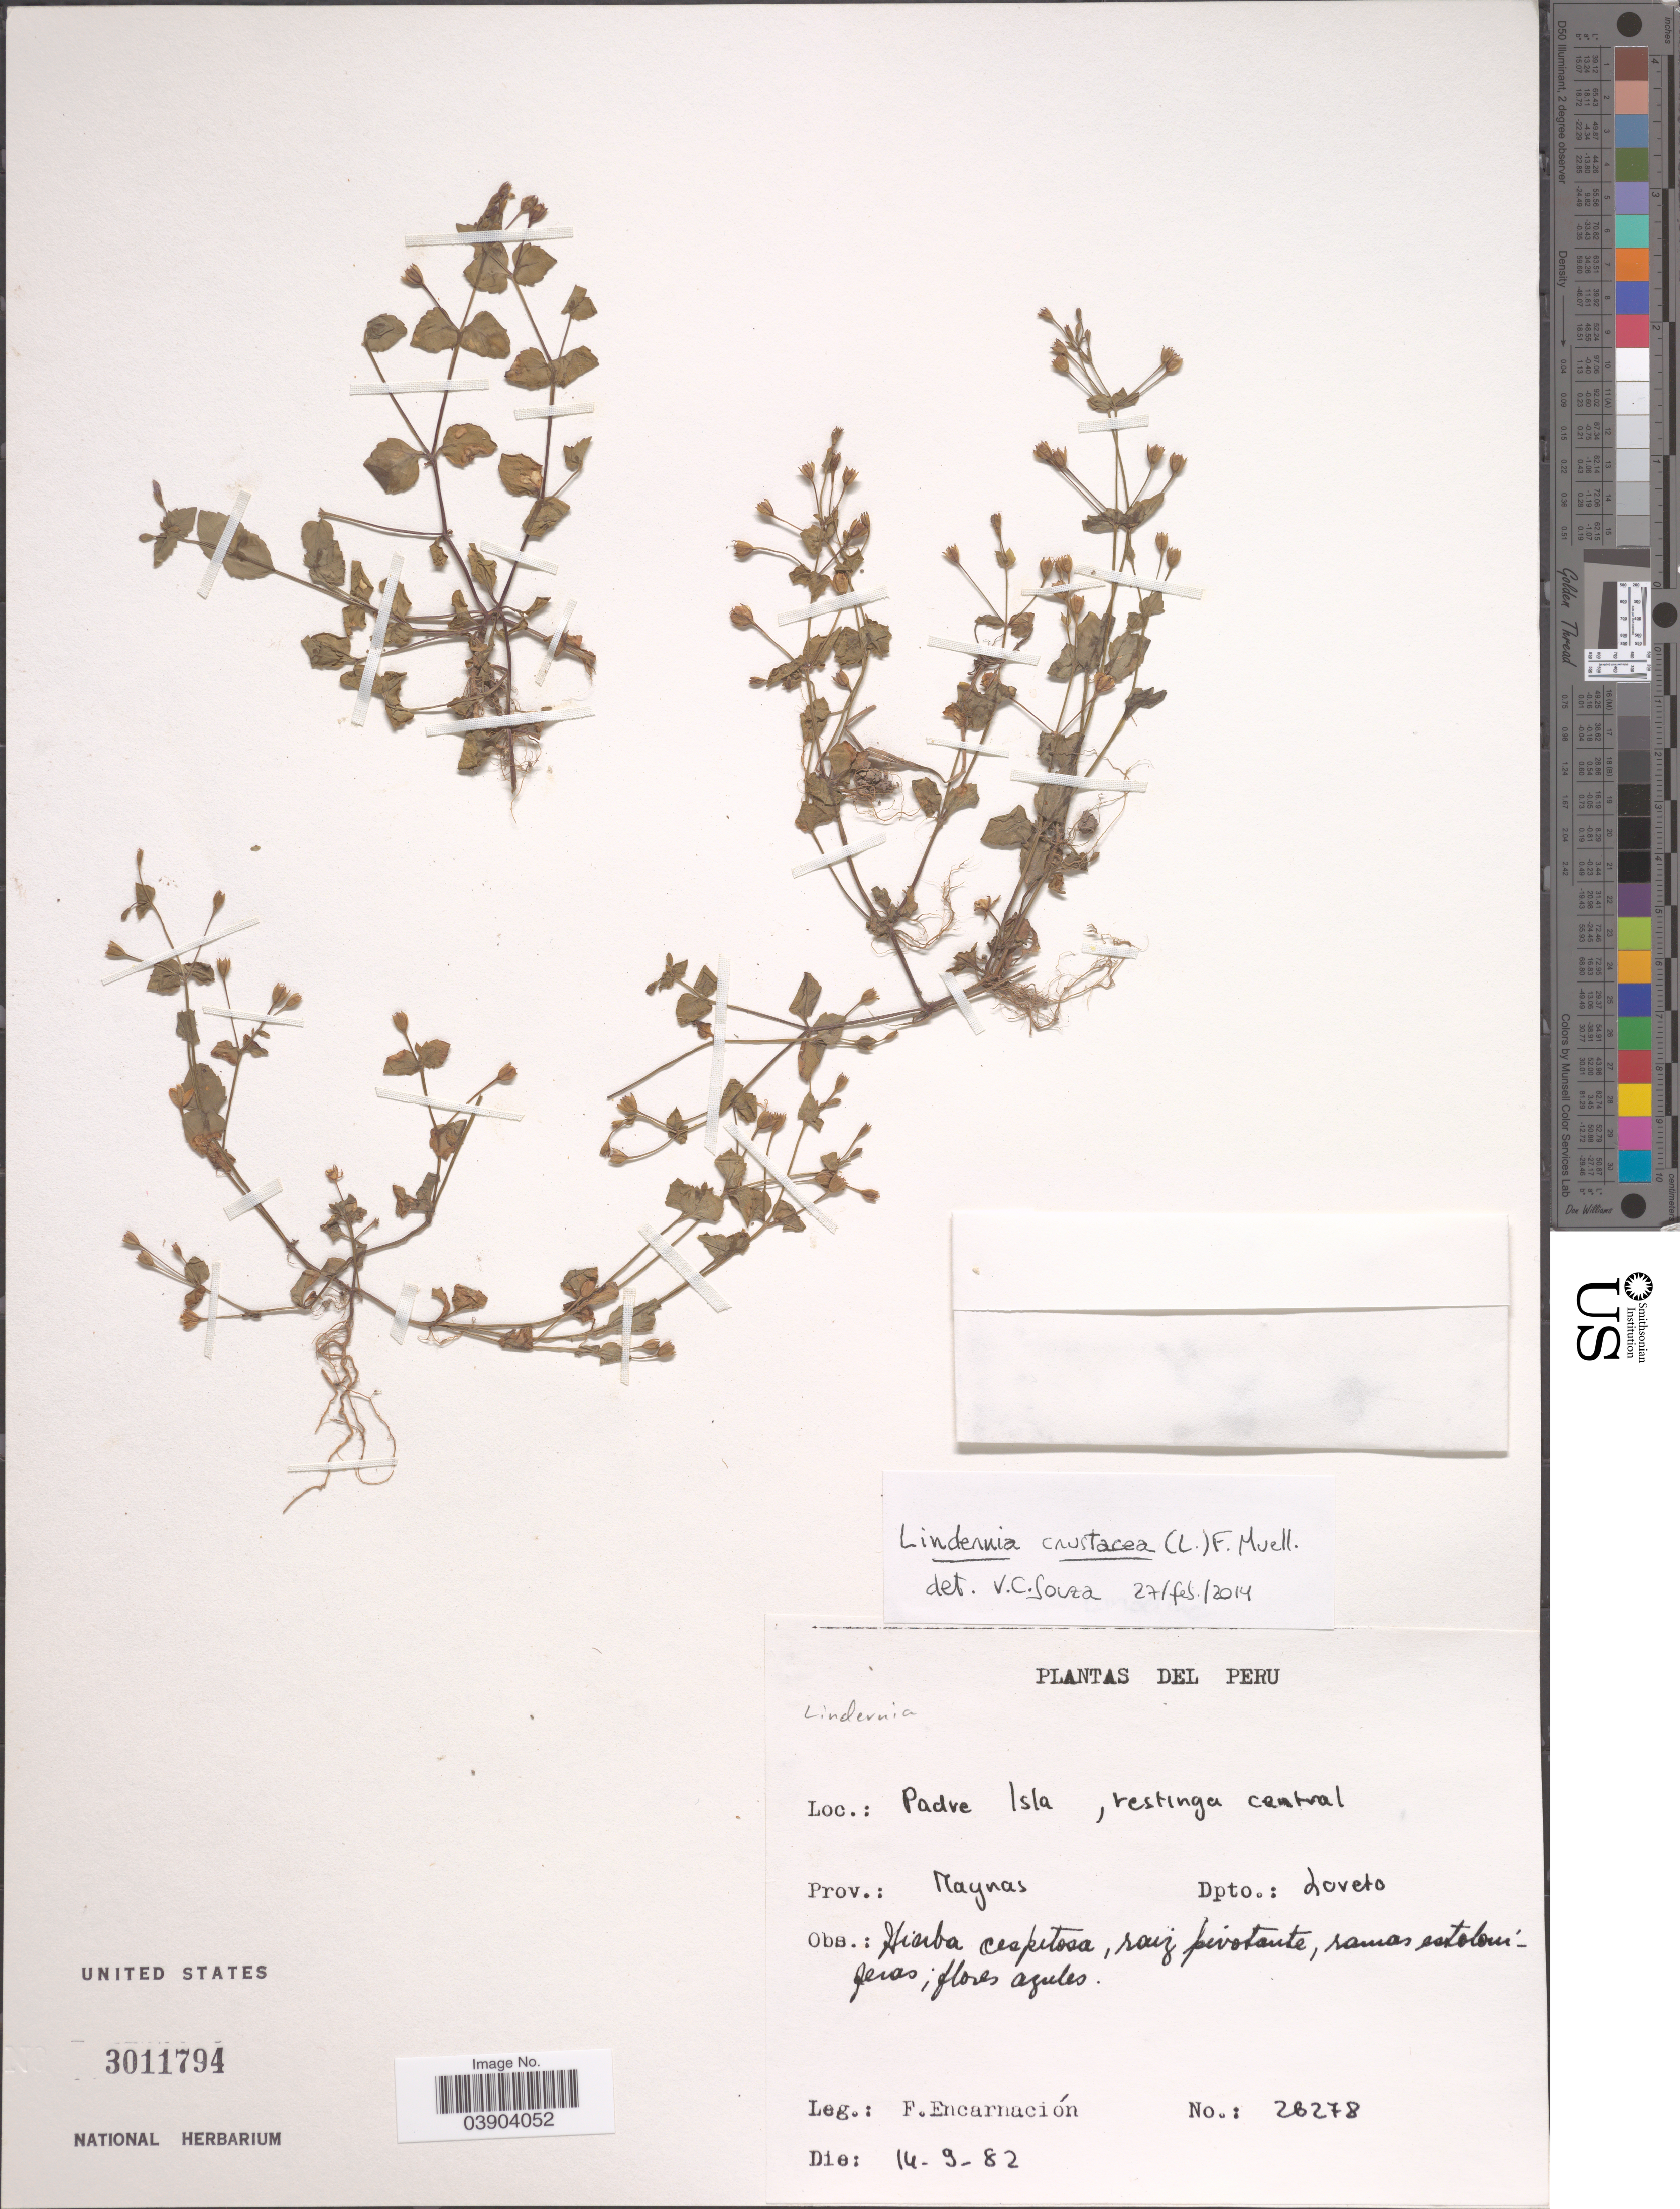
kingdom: Plantae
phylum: Tracheophyta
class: Magnoliopsida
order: Lamiales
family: Linderniaceae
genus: Lindernia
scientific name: Lindernia crustacea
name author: (L.) F. Muell.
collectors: F. Encarnación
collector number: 26278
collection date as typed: Transcribed d/m/y: 14/9/82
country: Peru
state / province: Loreto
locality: Padre Isla, restinga central. Prov.: Maynas. Dpto.: Loreto.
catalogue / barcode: US 3011794